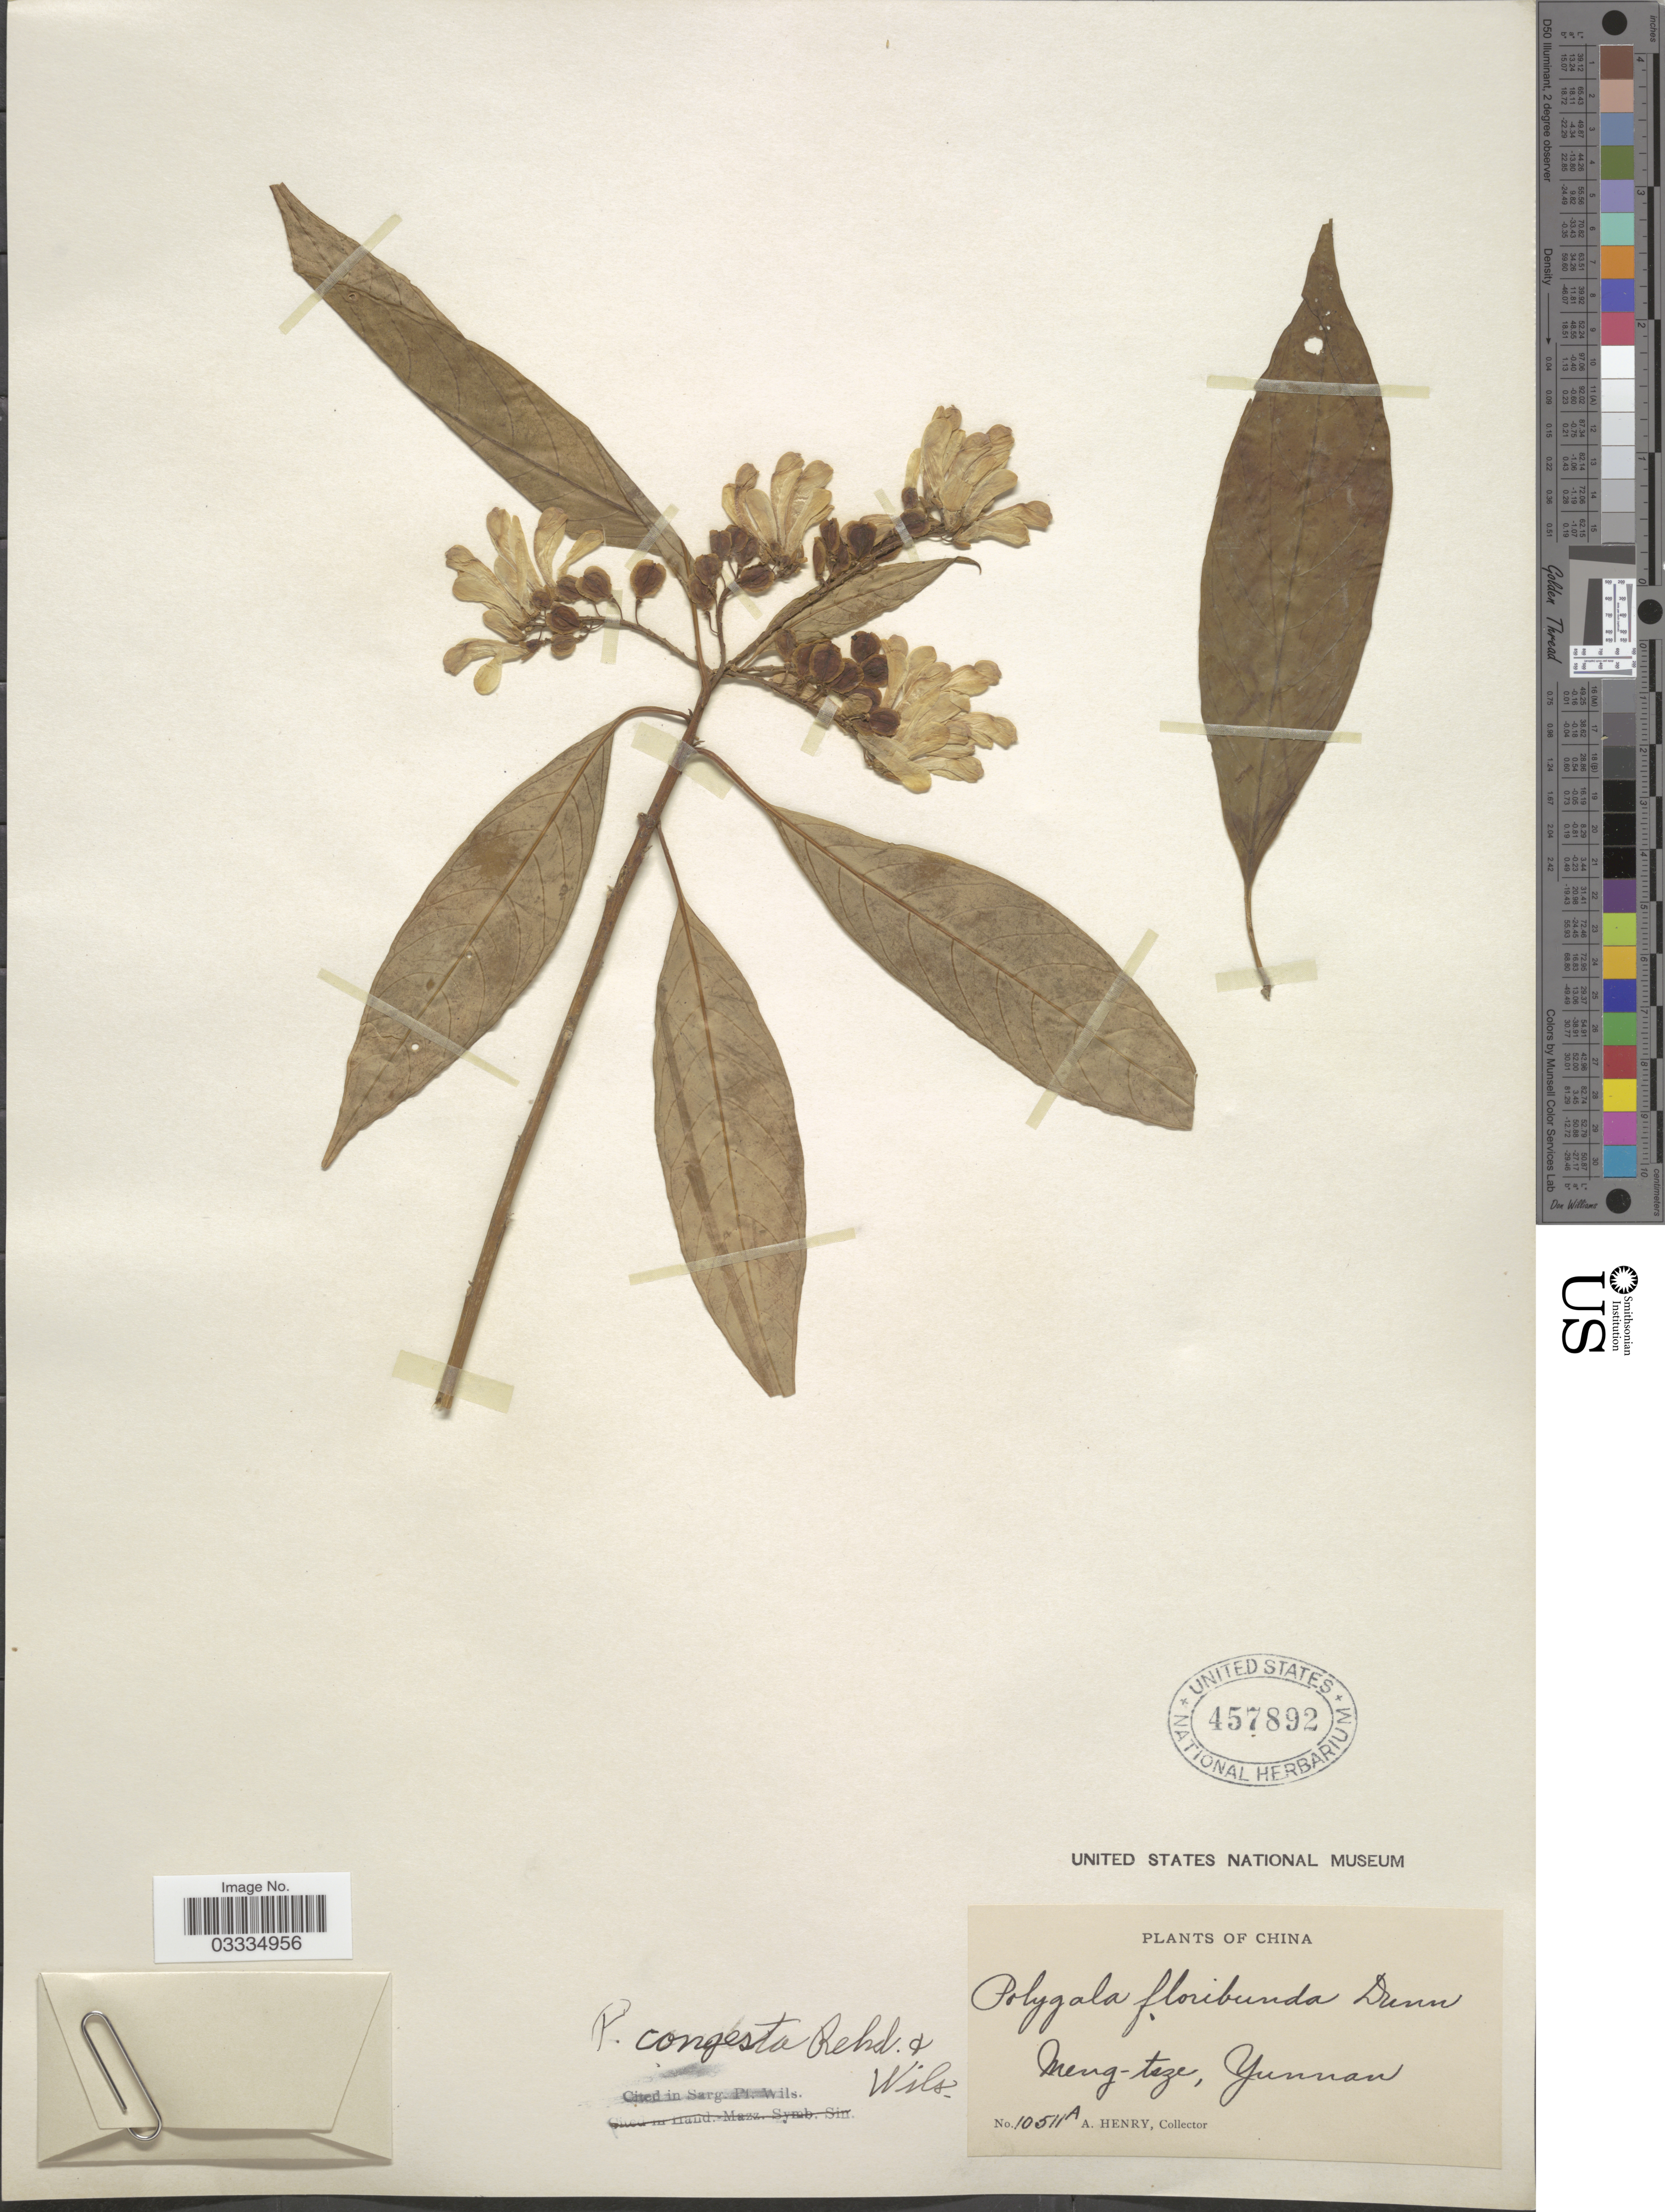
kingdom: Plantae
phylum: Tracheophyta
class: Magnoliopsida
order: Fabales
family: Polygalaceae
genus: Polygala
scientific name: Polygala congesta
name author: Rehder & E.H. Wilson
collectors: A. Henry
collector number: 10511 A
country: China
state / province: Yunnan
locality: Meng-tsze.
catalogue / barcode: US 457892